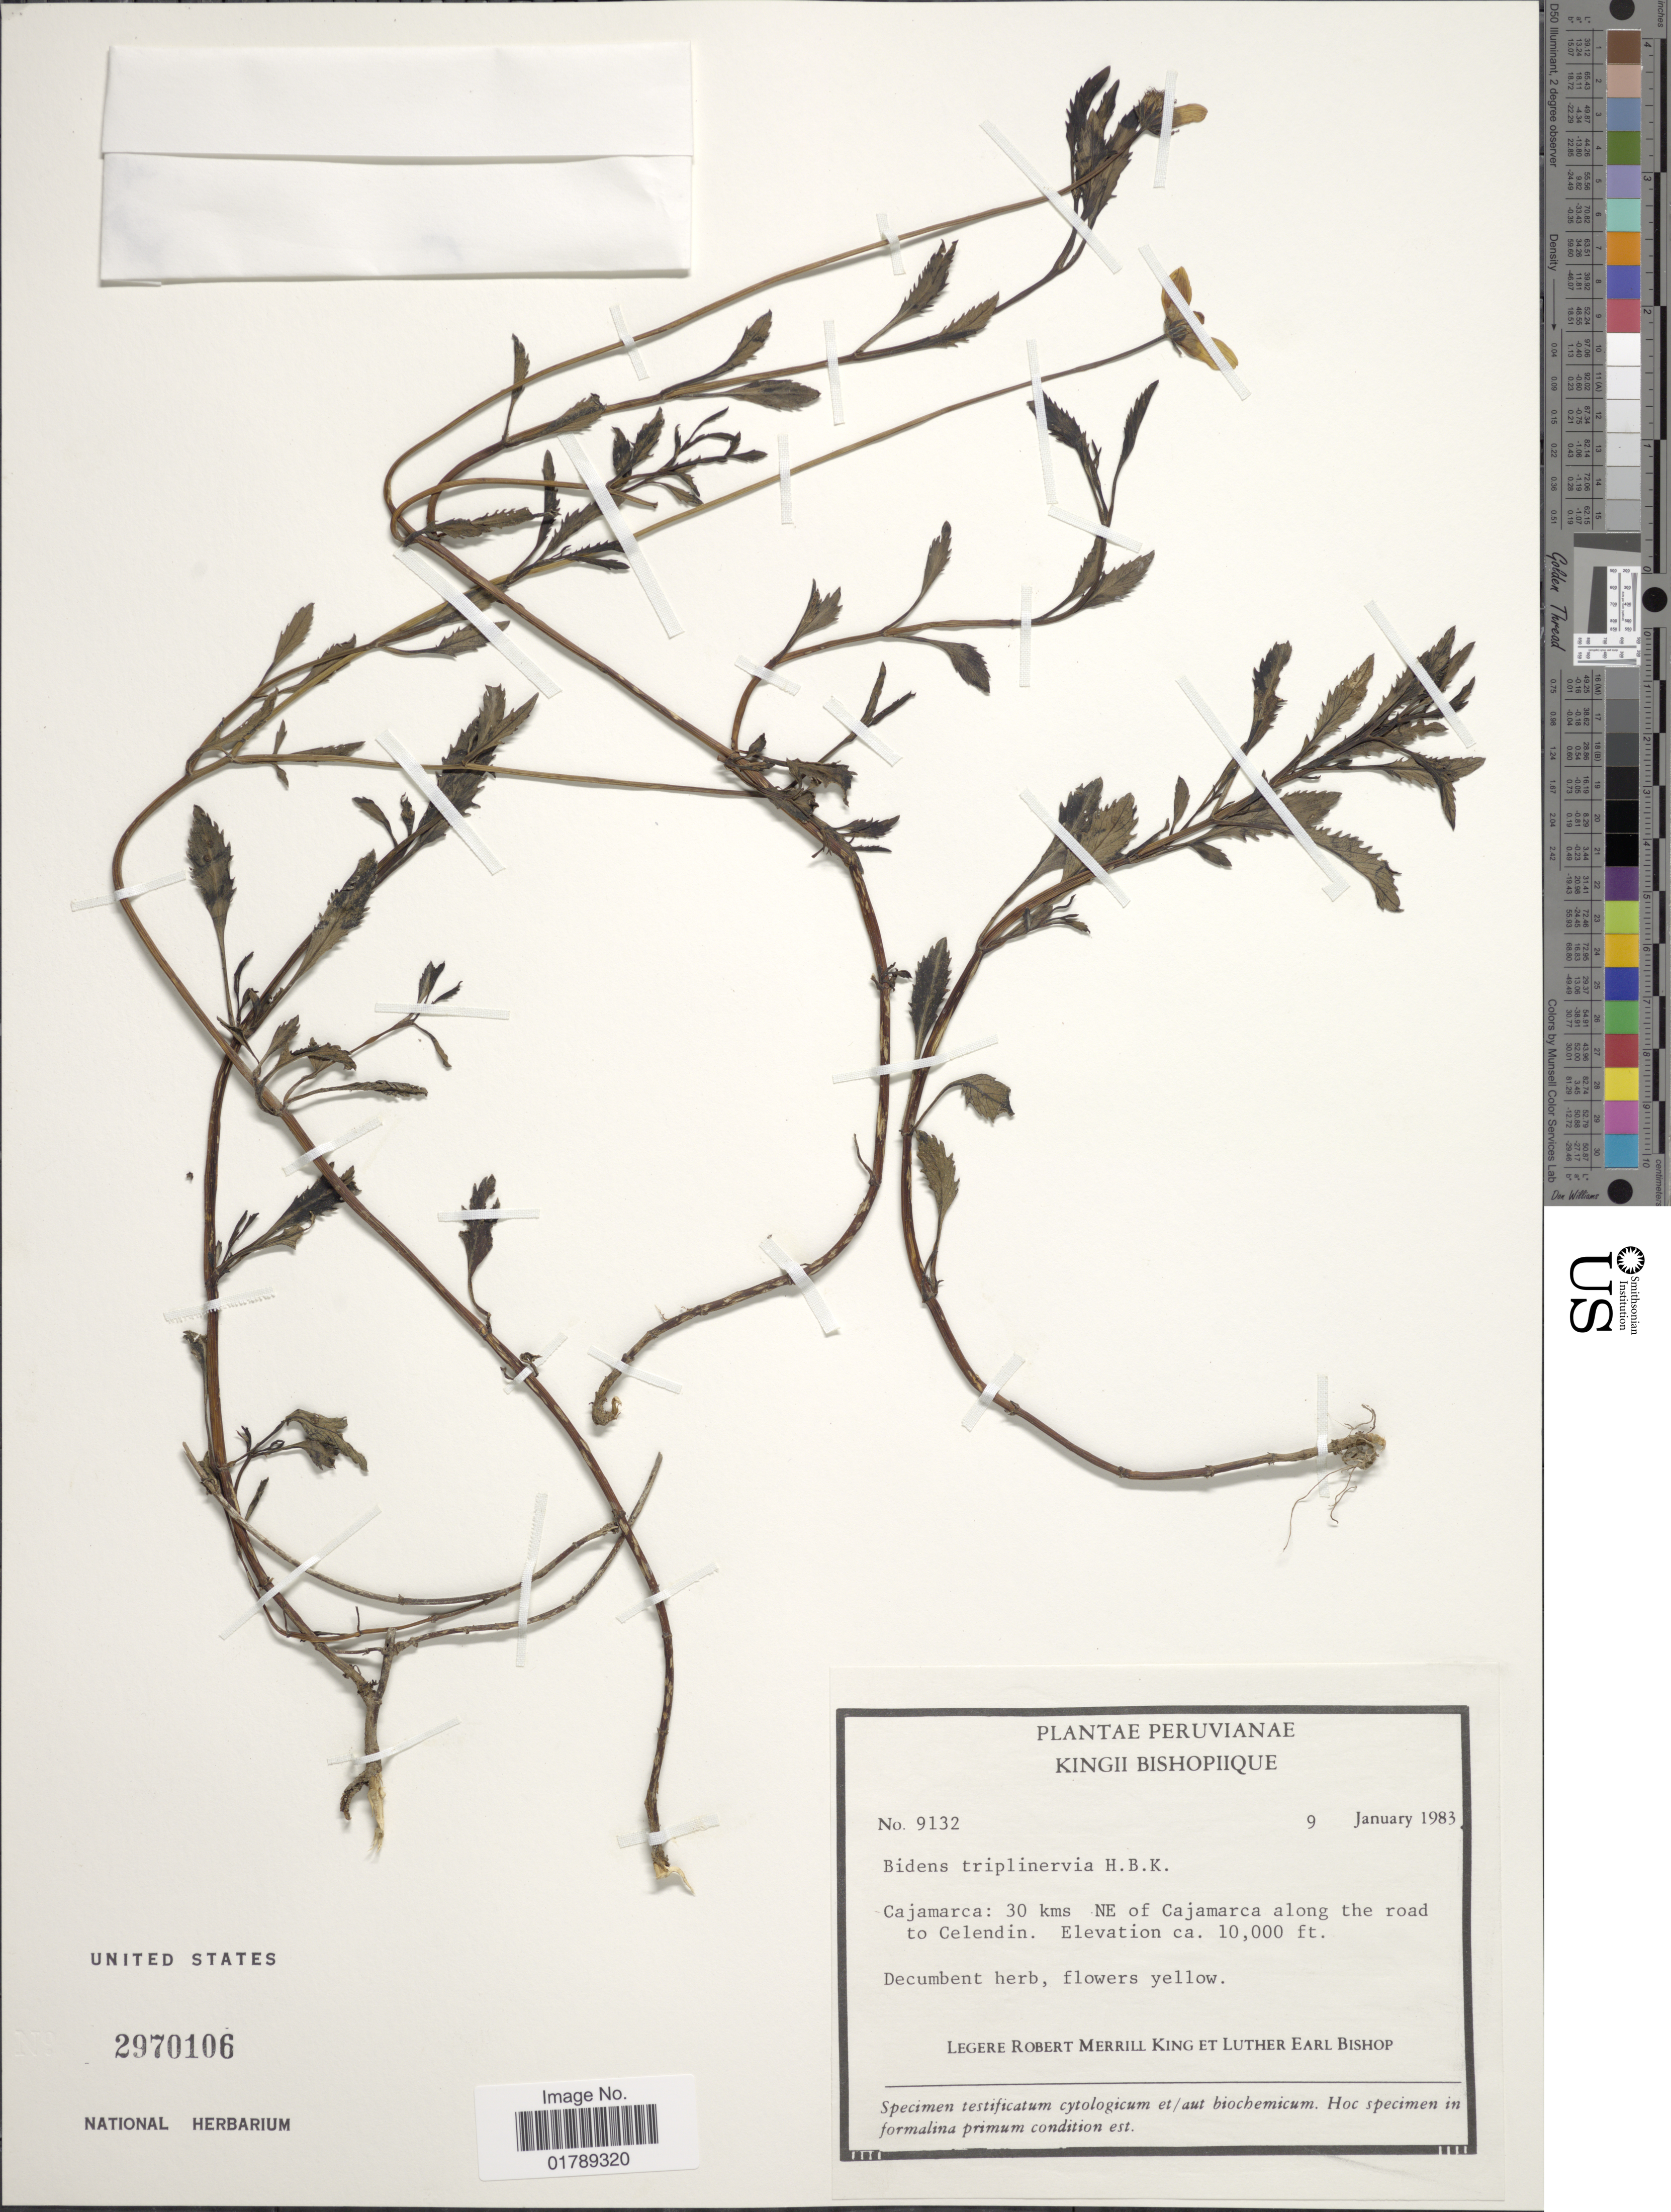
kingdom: Plantae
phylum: Tracheophyta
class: Magnoliopsida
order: Asterales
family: Asteraceae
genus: Bidens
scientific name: Bidens triplinervia var. macrantha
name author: (Wedd.) Sherff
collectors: R. M. King & L. E. Bishop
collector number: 9132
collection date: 1983-01-09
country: Peru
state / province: Cajamarca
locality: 30 kms NE of Cajamarca along the road to Celendin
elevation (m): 3048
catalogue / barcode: US 2970106